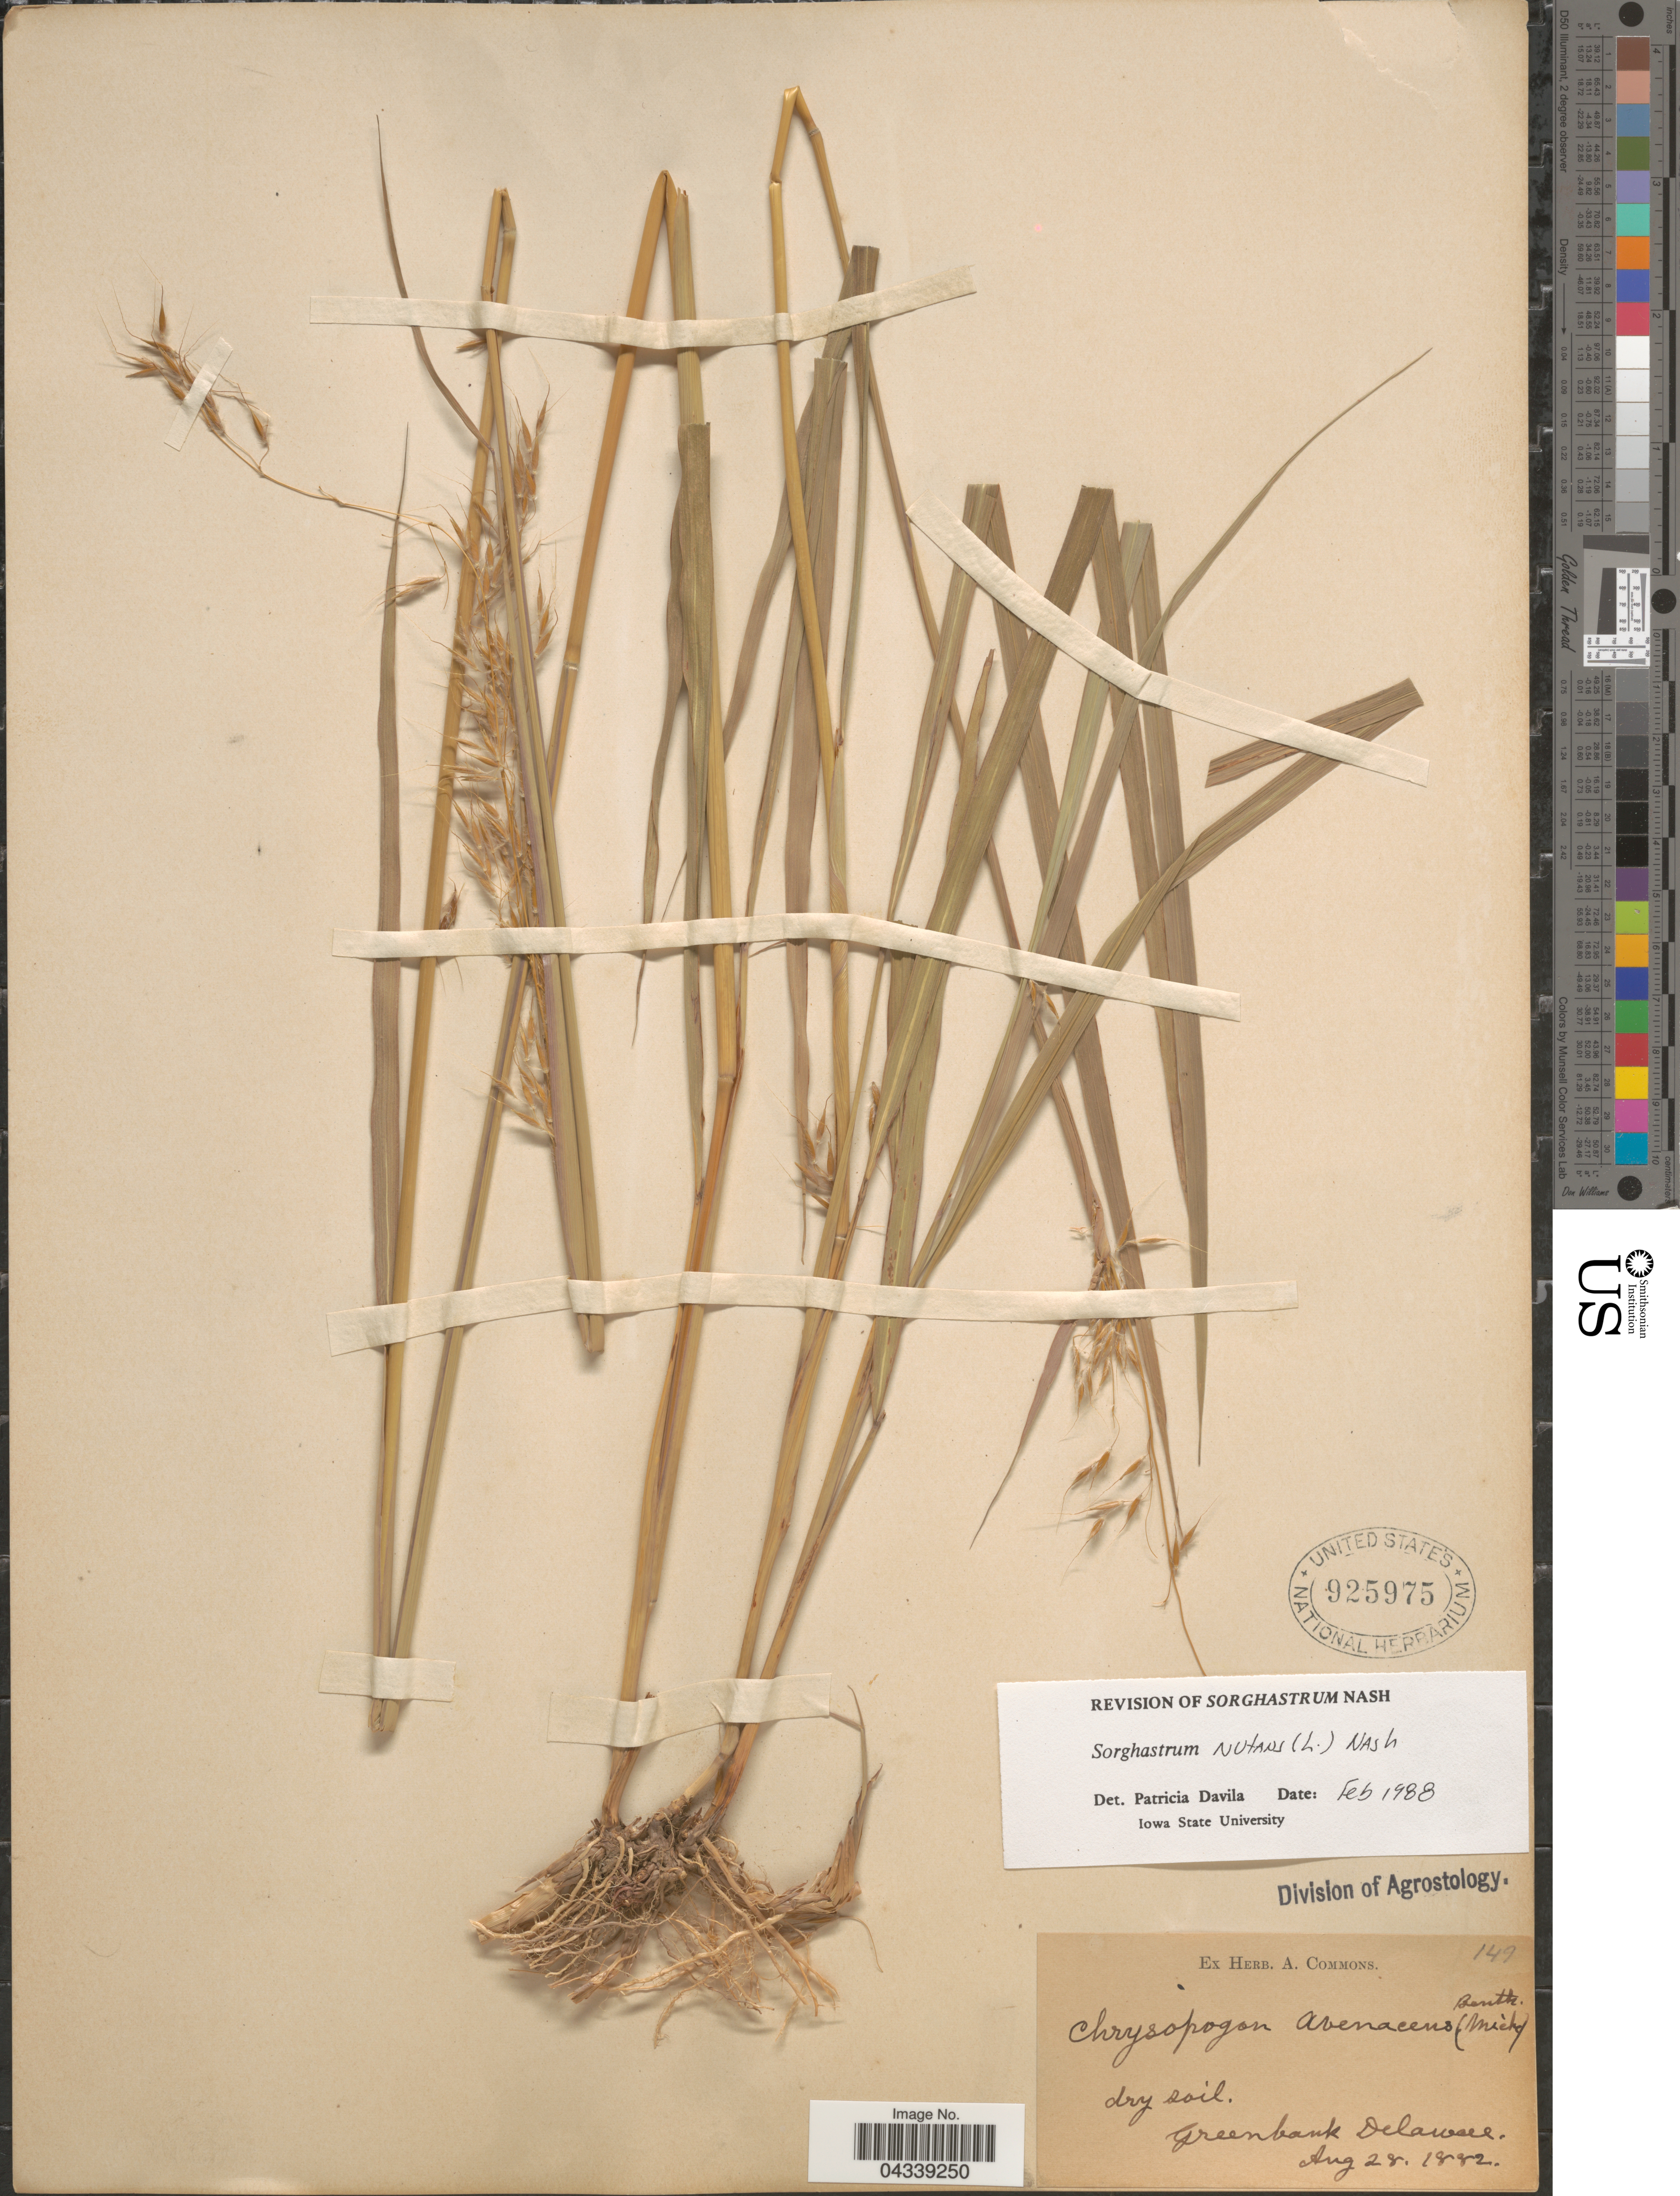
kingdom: Plantae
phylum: Tracheophyta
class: Liliopsida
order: Poales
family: Poaceae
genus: Sorghastrum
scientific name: Sorghastrum nutans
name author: (L.) Nash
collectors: ex herb. A. Commons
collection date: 1882-08-28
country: United States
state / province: Delaware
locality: Greenbank Delaware.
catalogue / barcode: US 925975